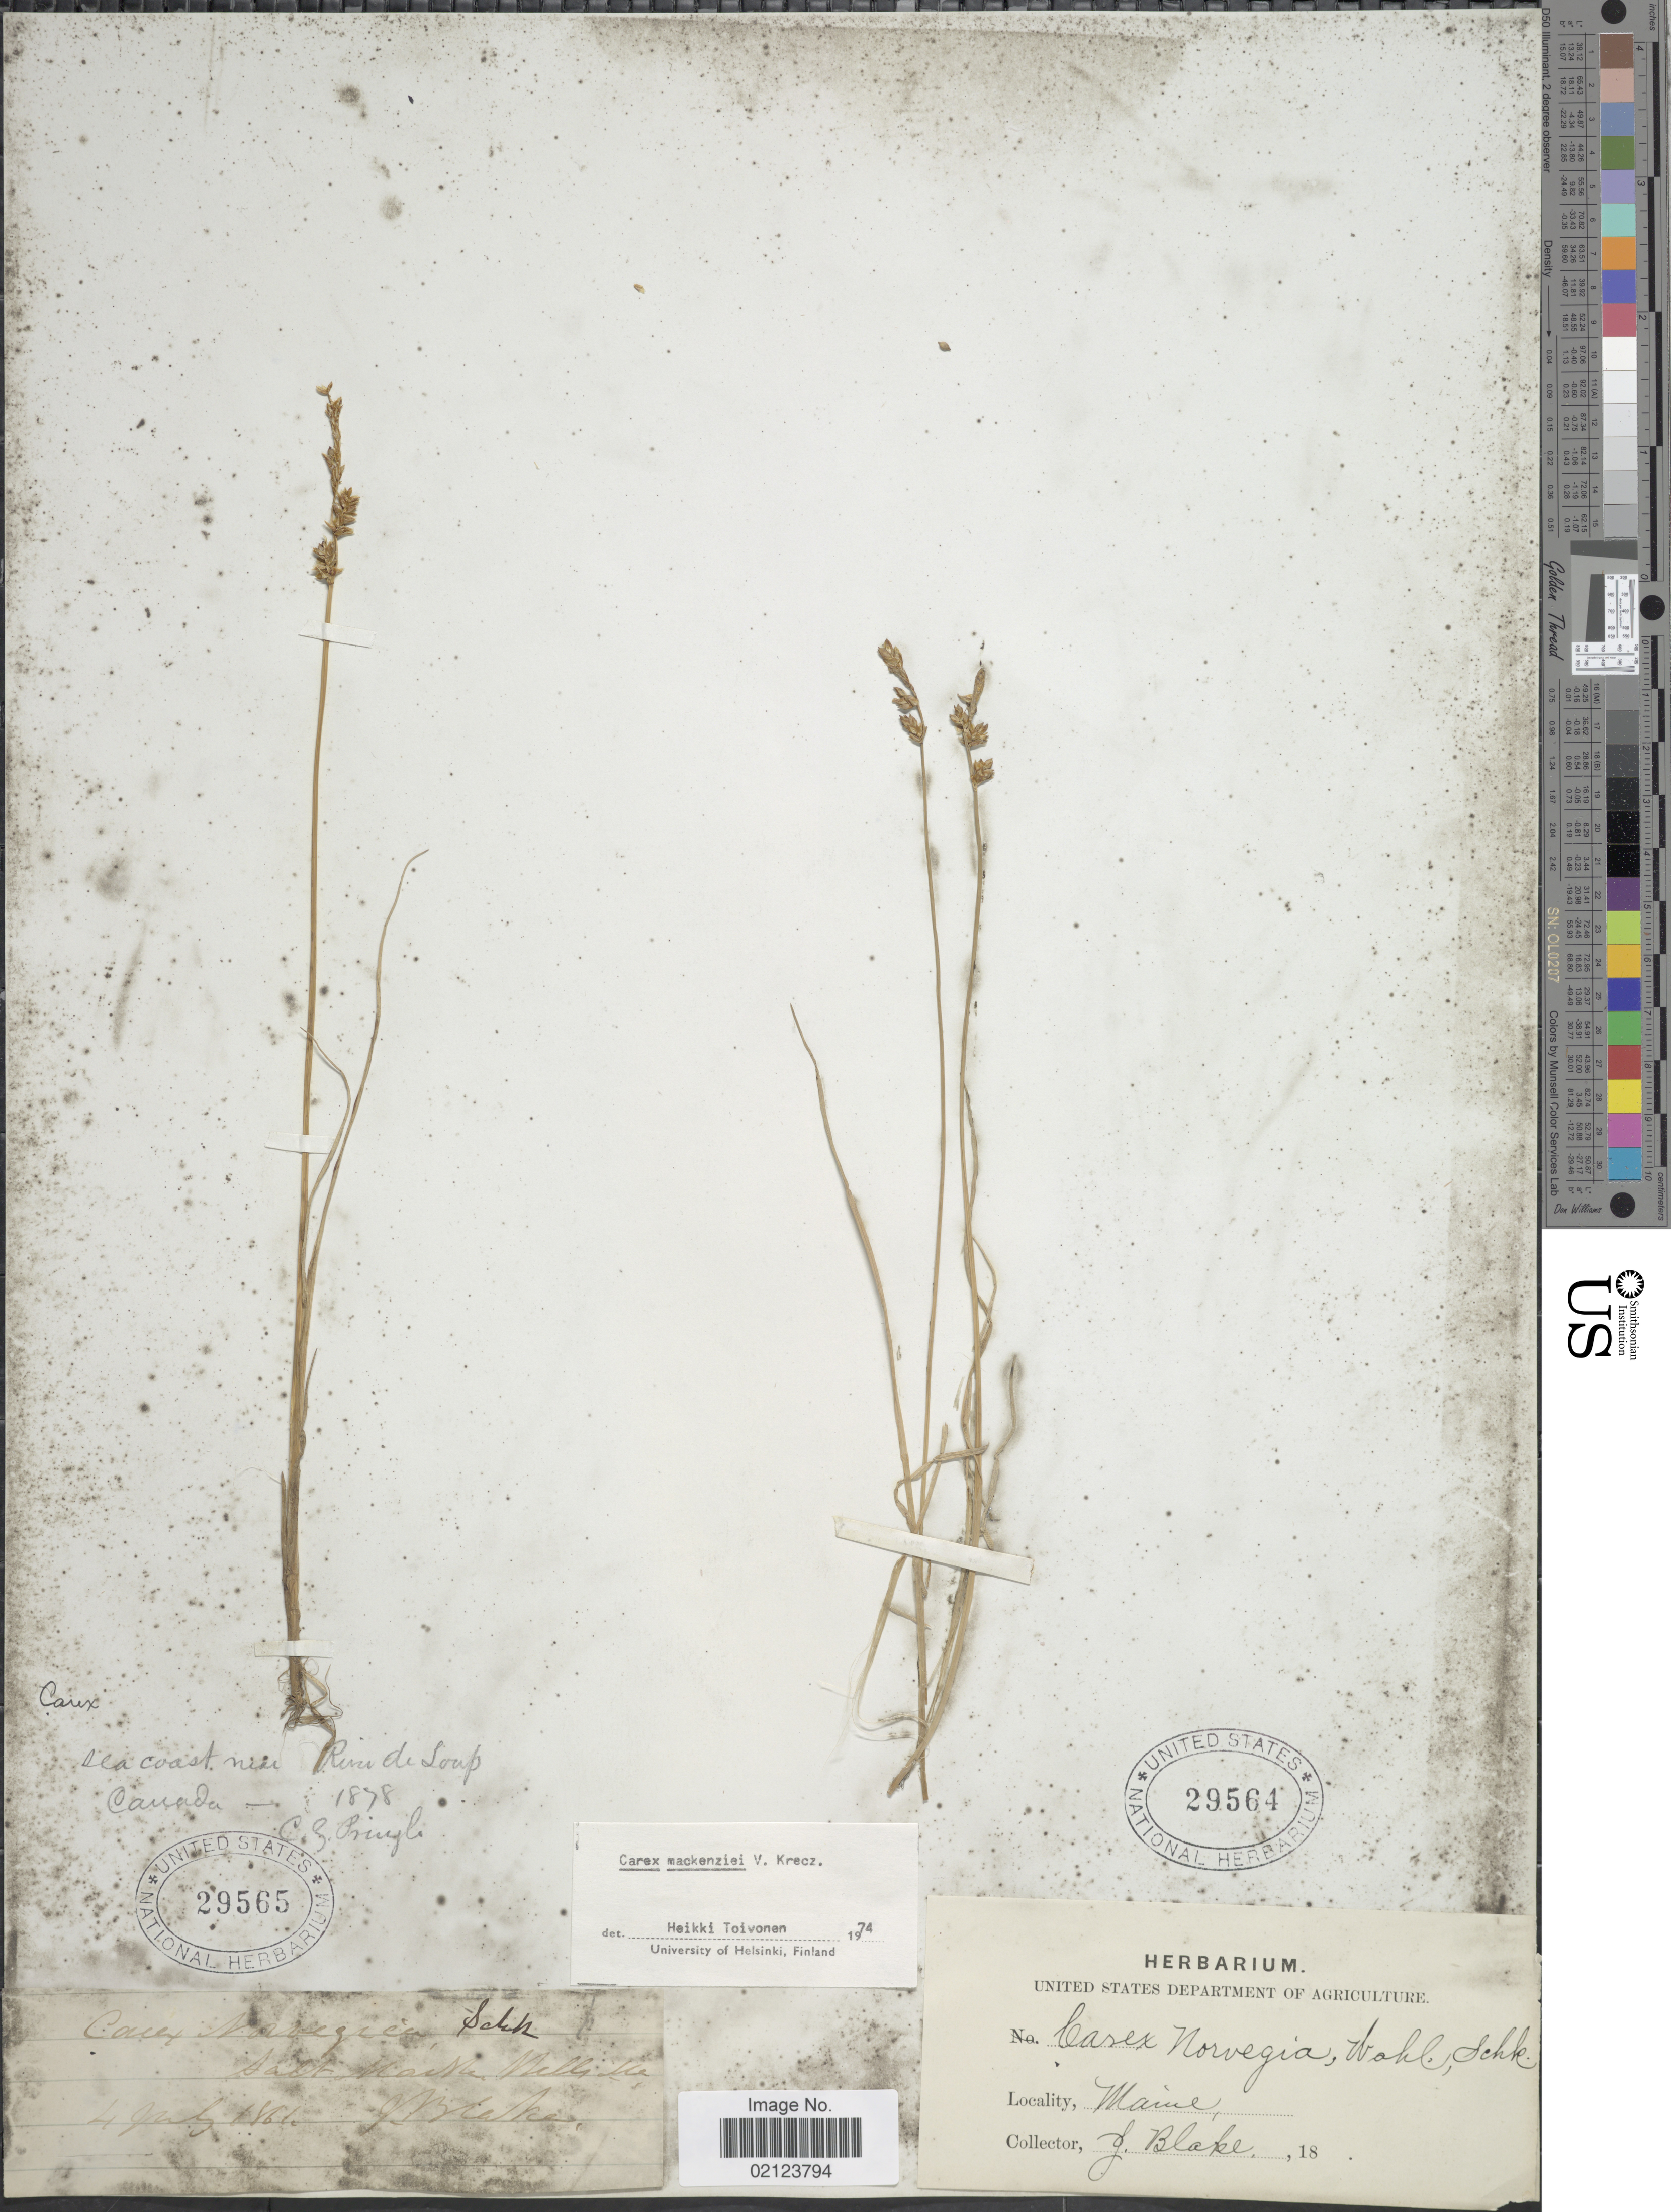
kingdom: Plantae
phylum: Tracheophyta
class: Liliopsida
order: Poales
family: Cyperaceae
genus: Carex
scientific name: Carex mackenziei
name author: V.I. Krecz.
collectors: J. Blake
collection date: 1866-07-04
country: United States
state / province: Maine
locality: Salt Maine, Nelly Ma.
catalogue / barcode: US 29565-2